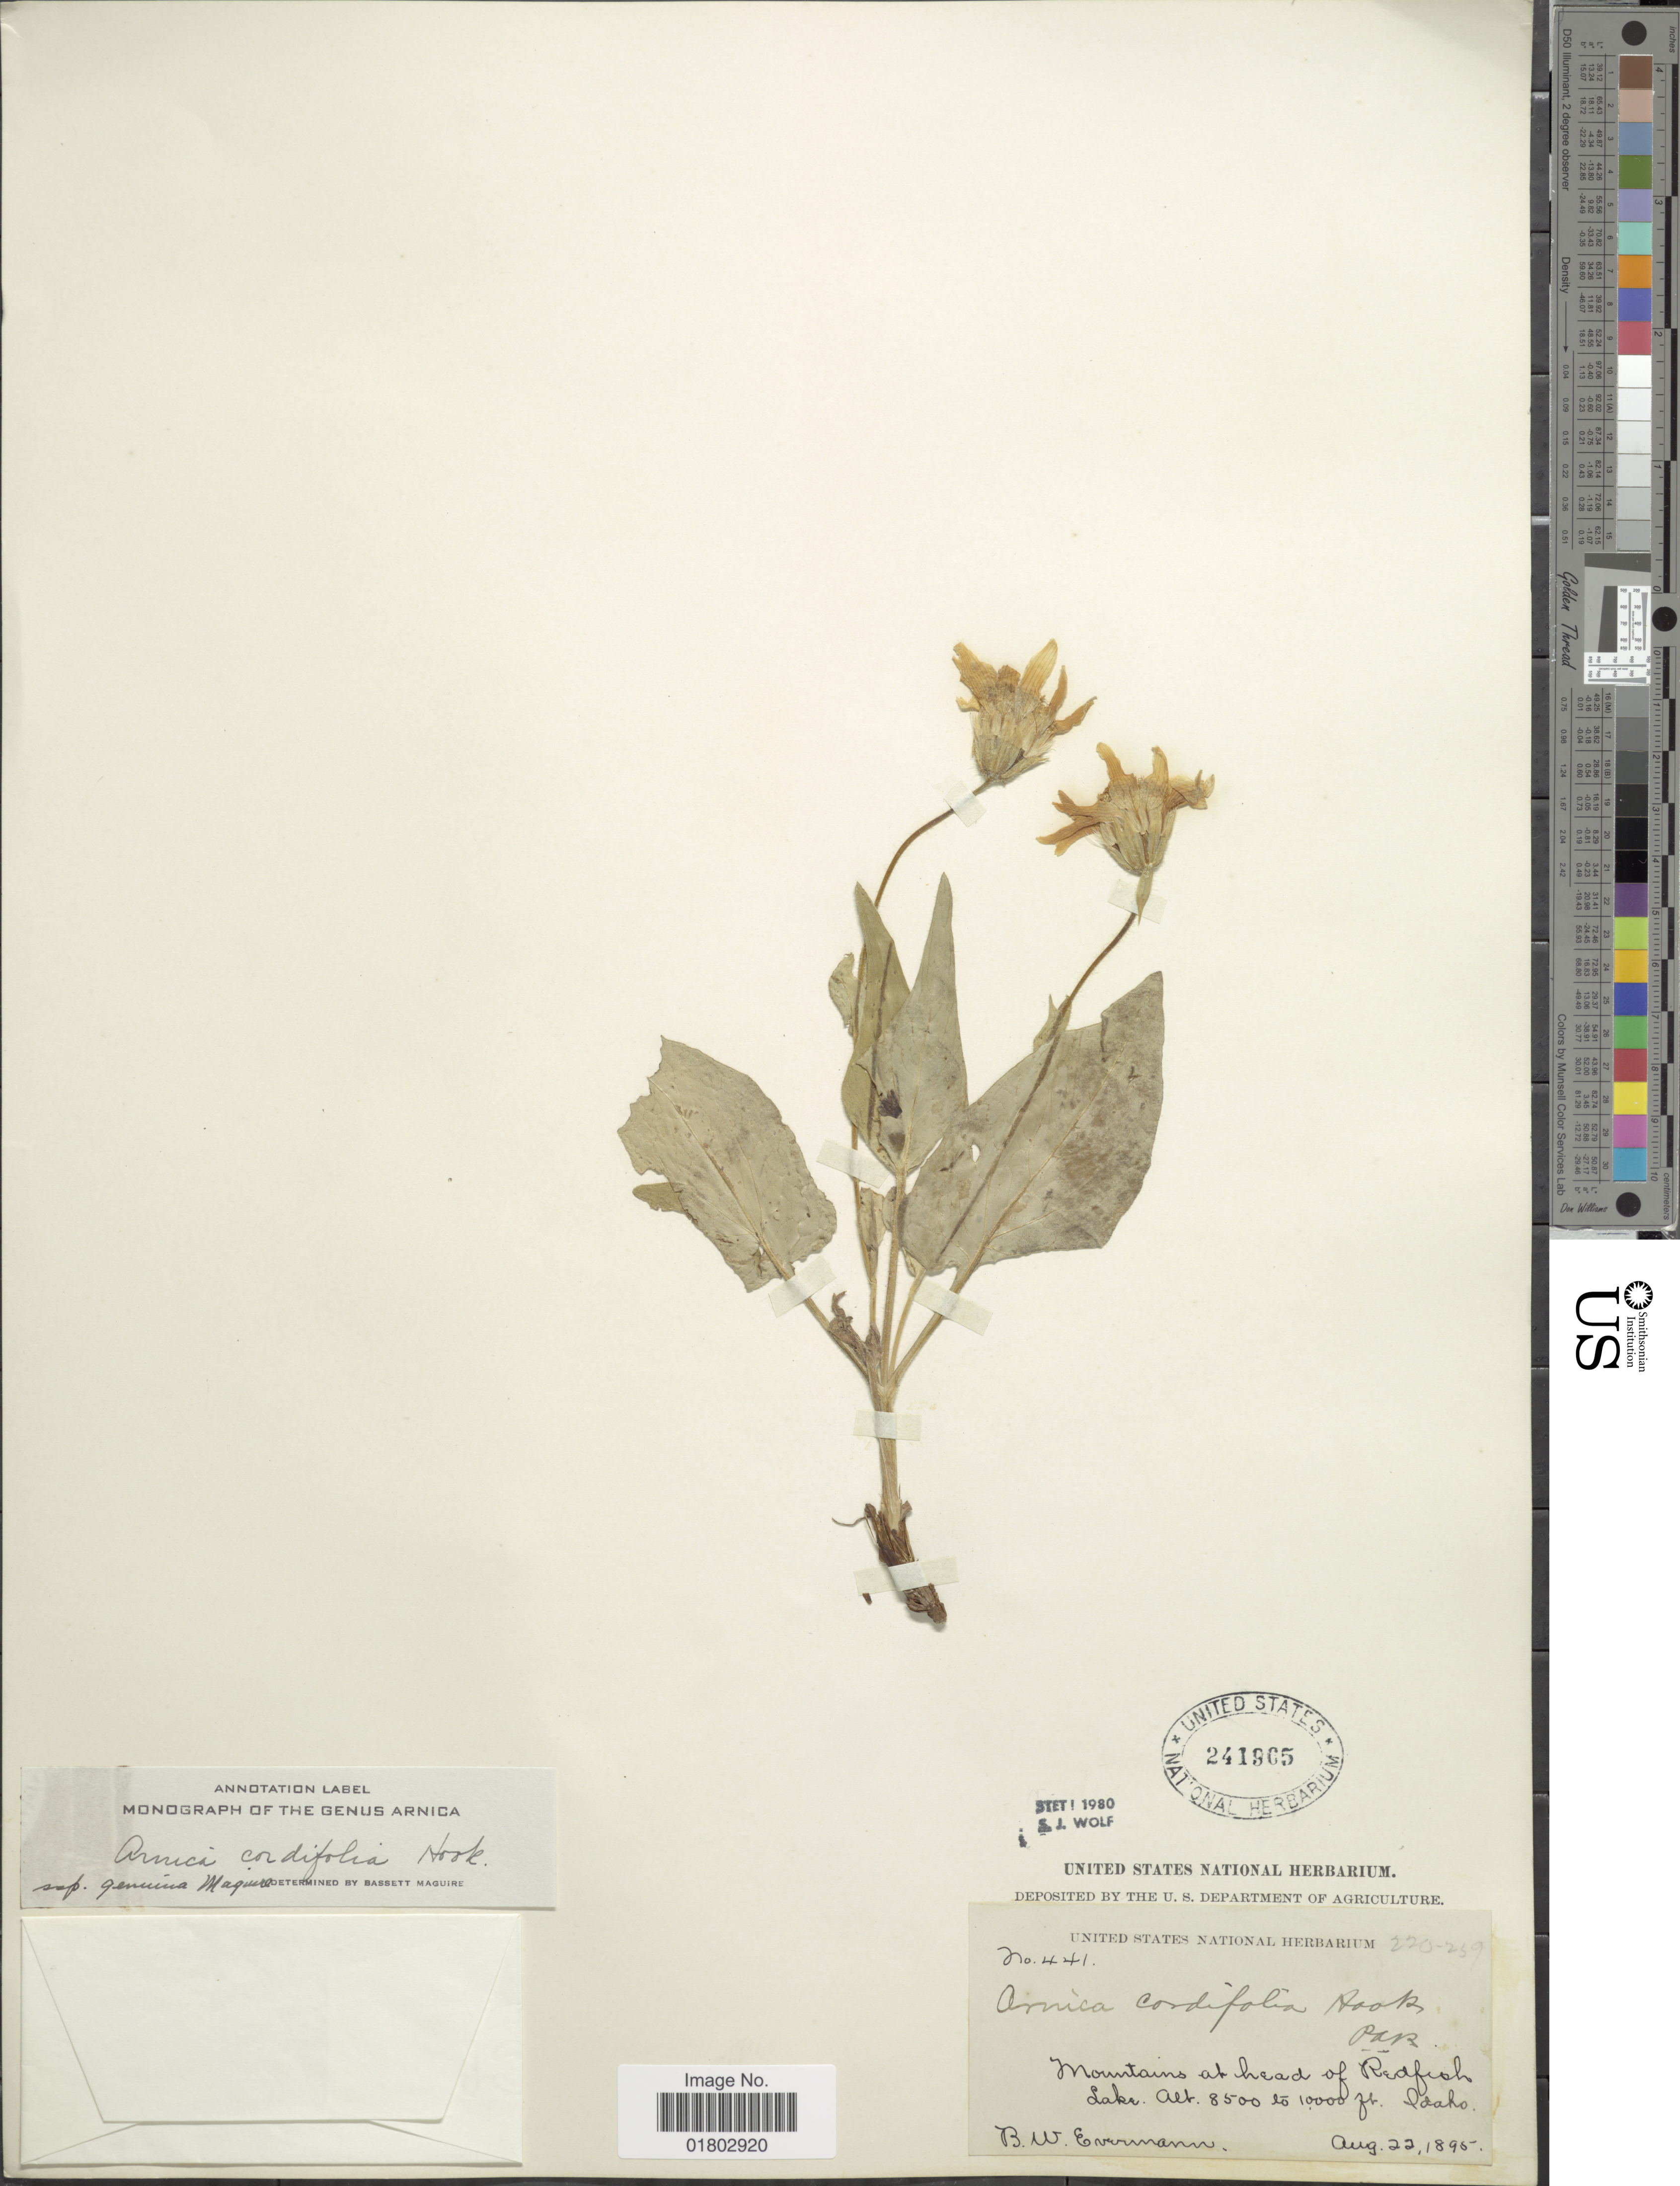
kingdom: Plantae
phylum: Tracheophyta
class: Magnoliopsida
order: Asterales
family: Asteraceae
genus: Arnica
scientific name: Arnica cordifolia subsp. genuina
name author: Maguire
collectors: B. W. Evermann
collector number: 441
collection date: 1895-08-22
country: United States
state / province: Idaho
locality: Mountains at head of Redfish Lake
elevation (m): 2591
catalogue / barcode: US 241965